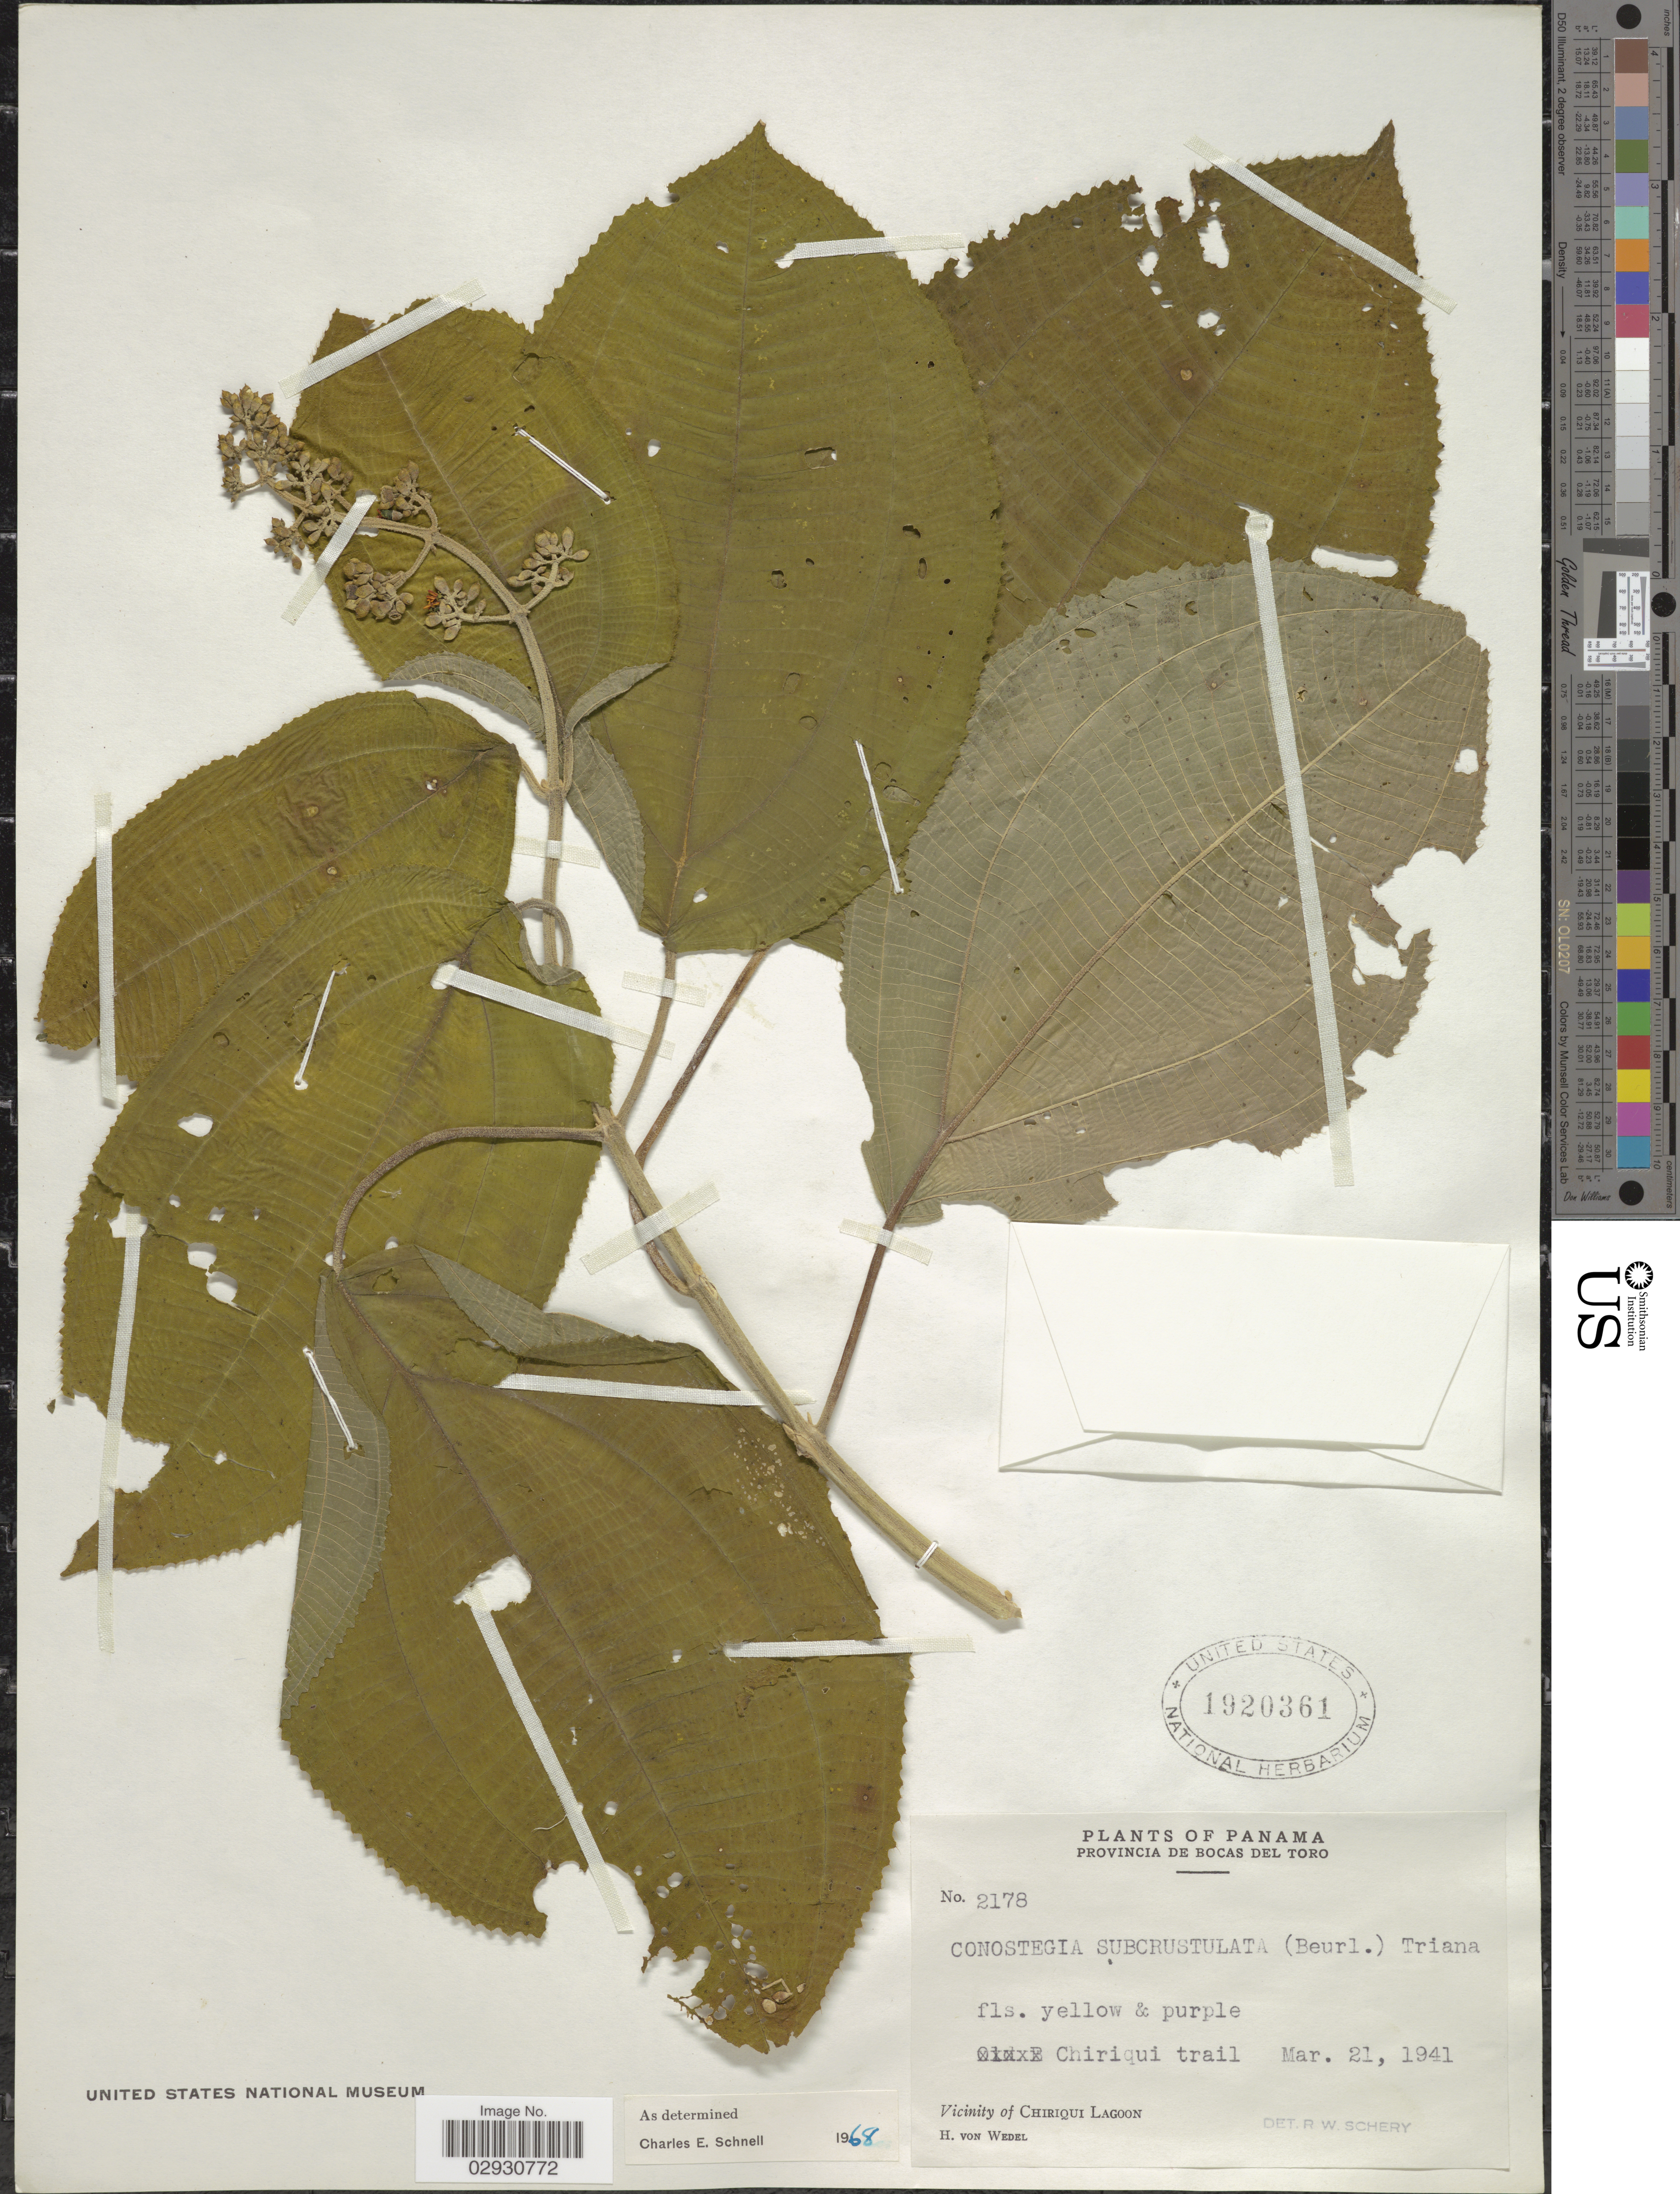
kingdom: Plantae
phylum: Tracheophyta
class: Magnoliopsida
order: Myrtales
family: Melastomataceae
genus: Conostegia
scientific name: Conostegia subcrustulata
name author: (Beurl.) Triana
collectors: H. von Wedel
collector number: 2178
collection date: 1941-03-21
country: Panama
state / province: Bocas del Toro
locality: Provincia de Bocas Del Toro. Chiriqui trail. Vicinity of Chiriqui Lagoon.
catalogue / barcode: US 1920361